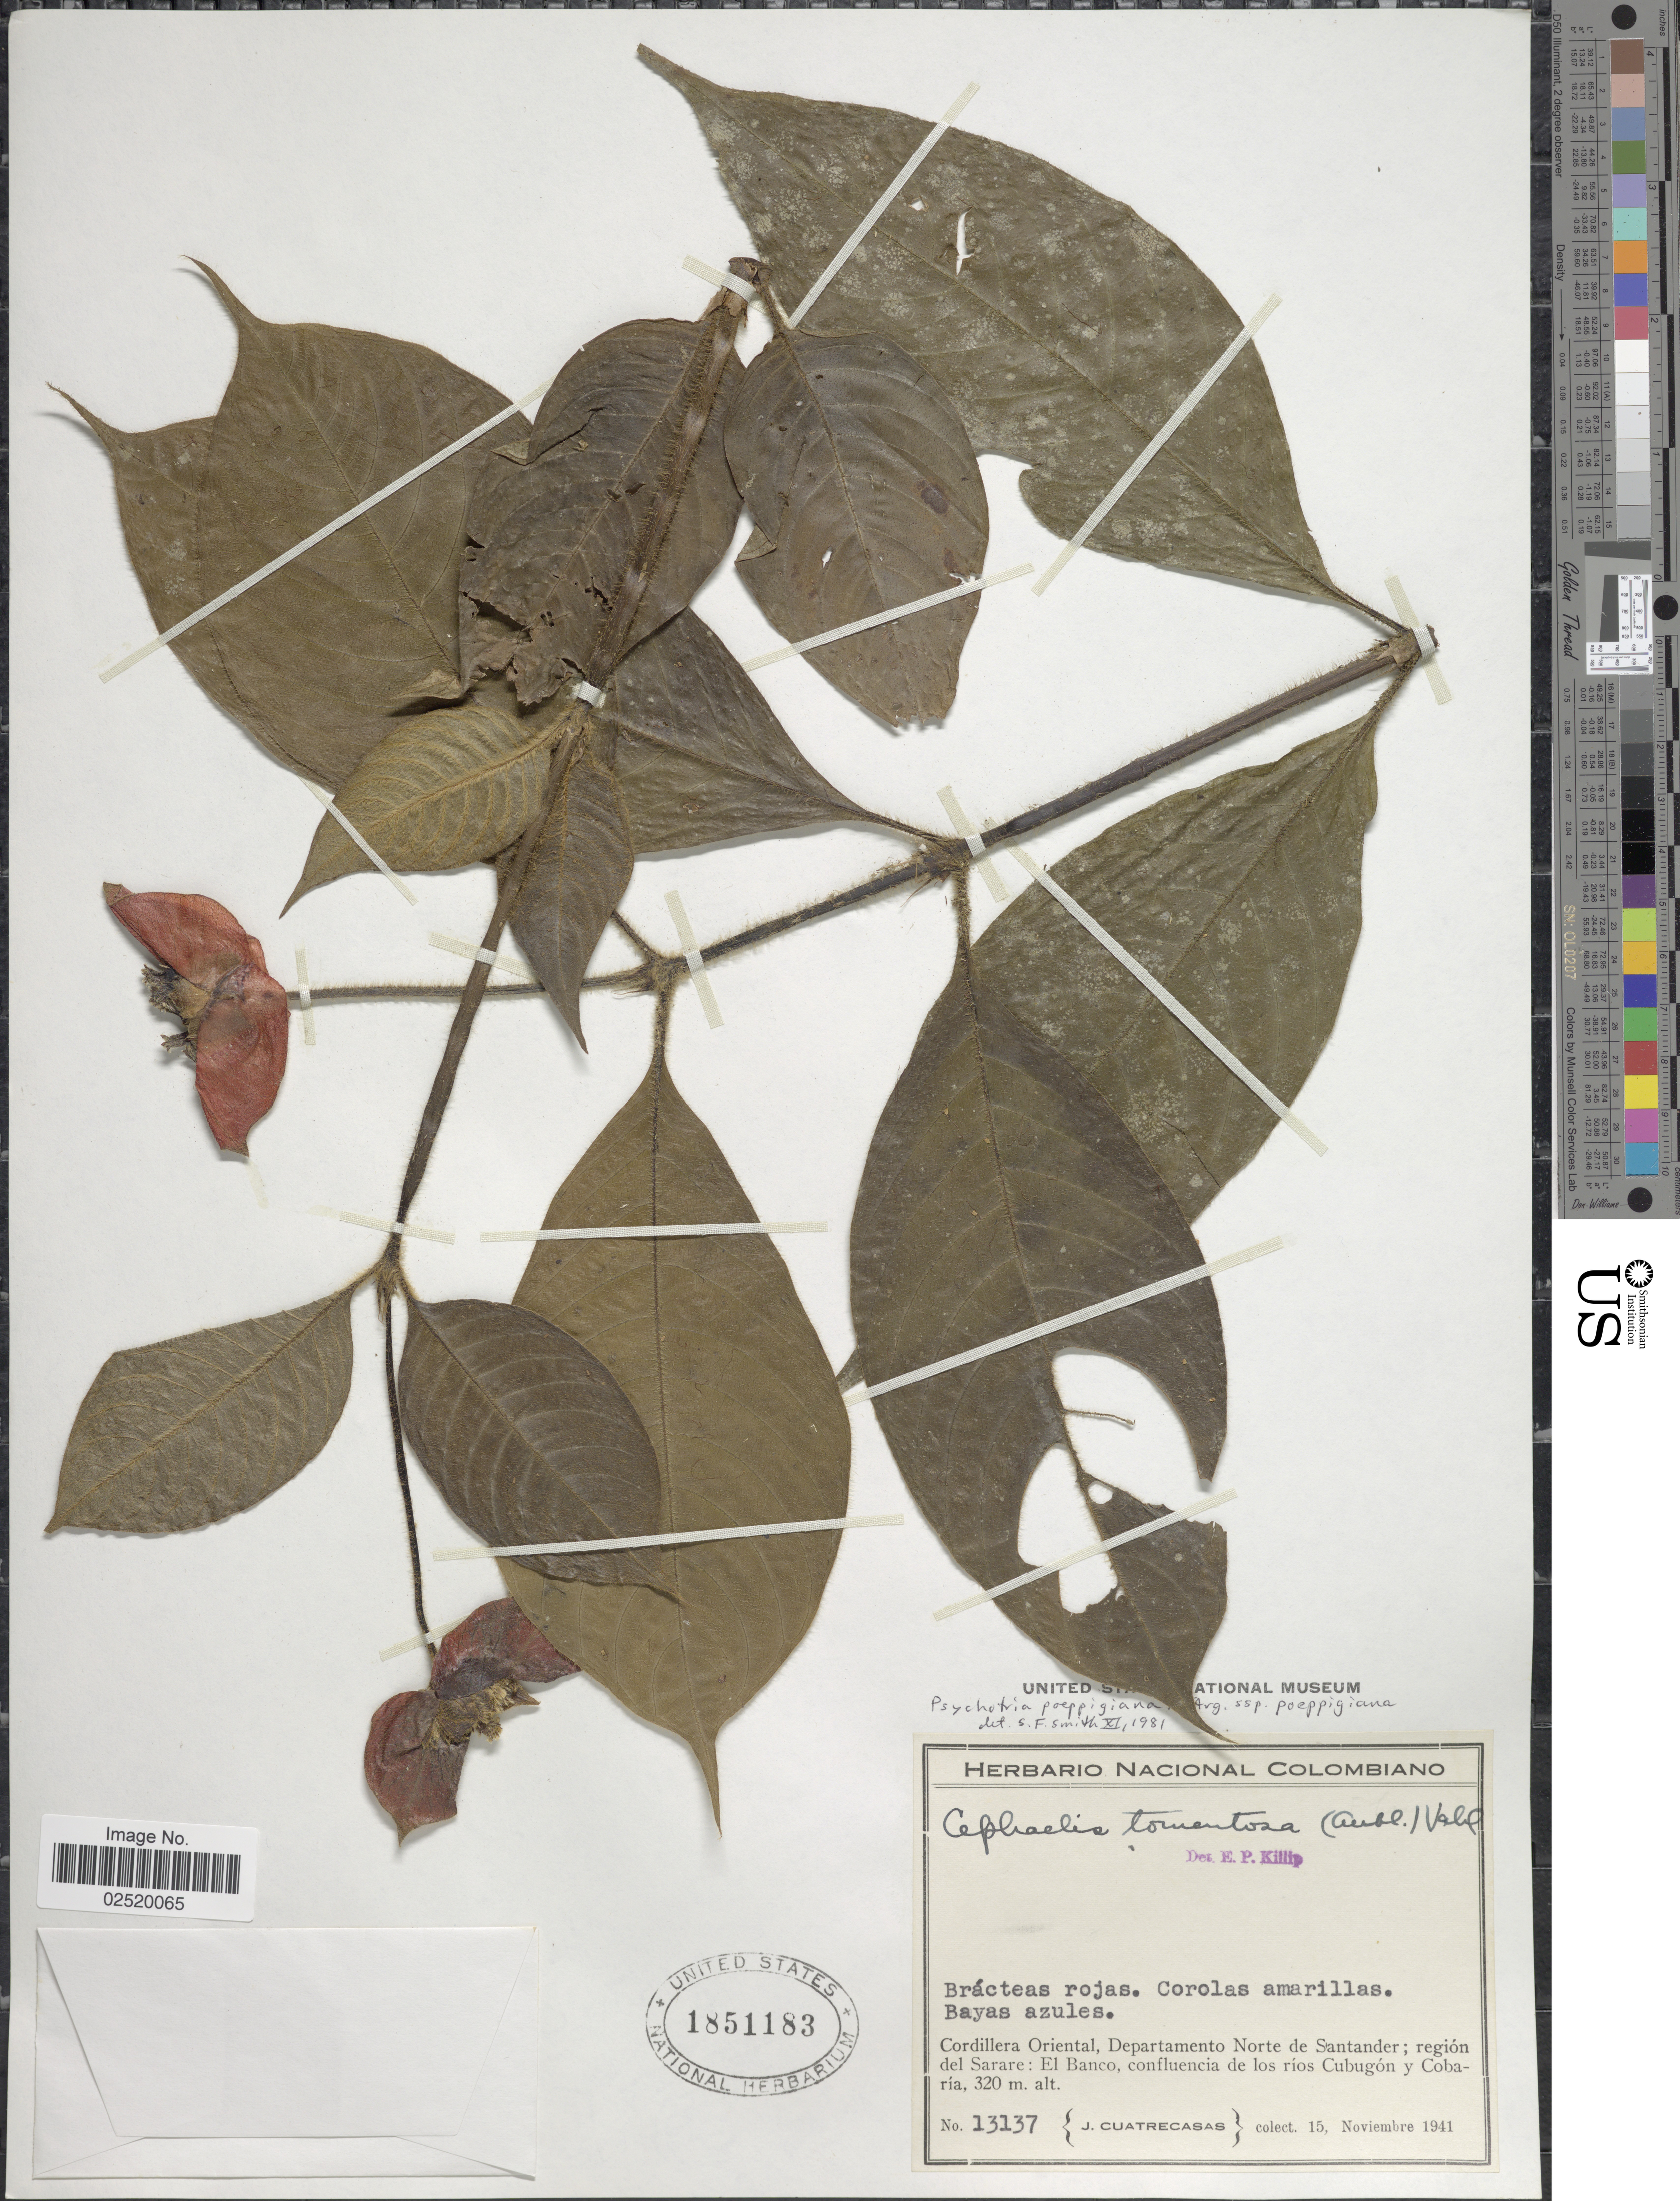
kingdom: Plantae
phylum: Tracheophyta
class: Magnoliopsida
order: Gentianales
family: Rubiaceae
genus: Psychotria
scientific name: Psychotria poeppigiana subsp. poeppigiana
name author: Müll. Arg.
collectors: J. Cuatrecasas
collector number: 13137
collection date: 1941-11-15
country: Colombia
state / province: Norte de Santander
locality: Cordillera Oriental, Departamento Norte de Santander; region del Sarare: El Banco, confluencia de los rios Cubugon y Cobaria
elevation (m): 320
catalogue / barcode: US 1851183